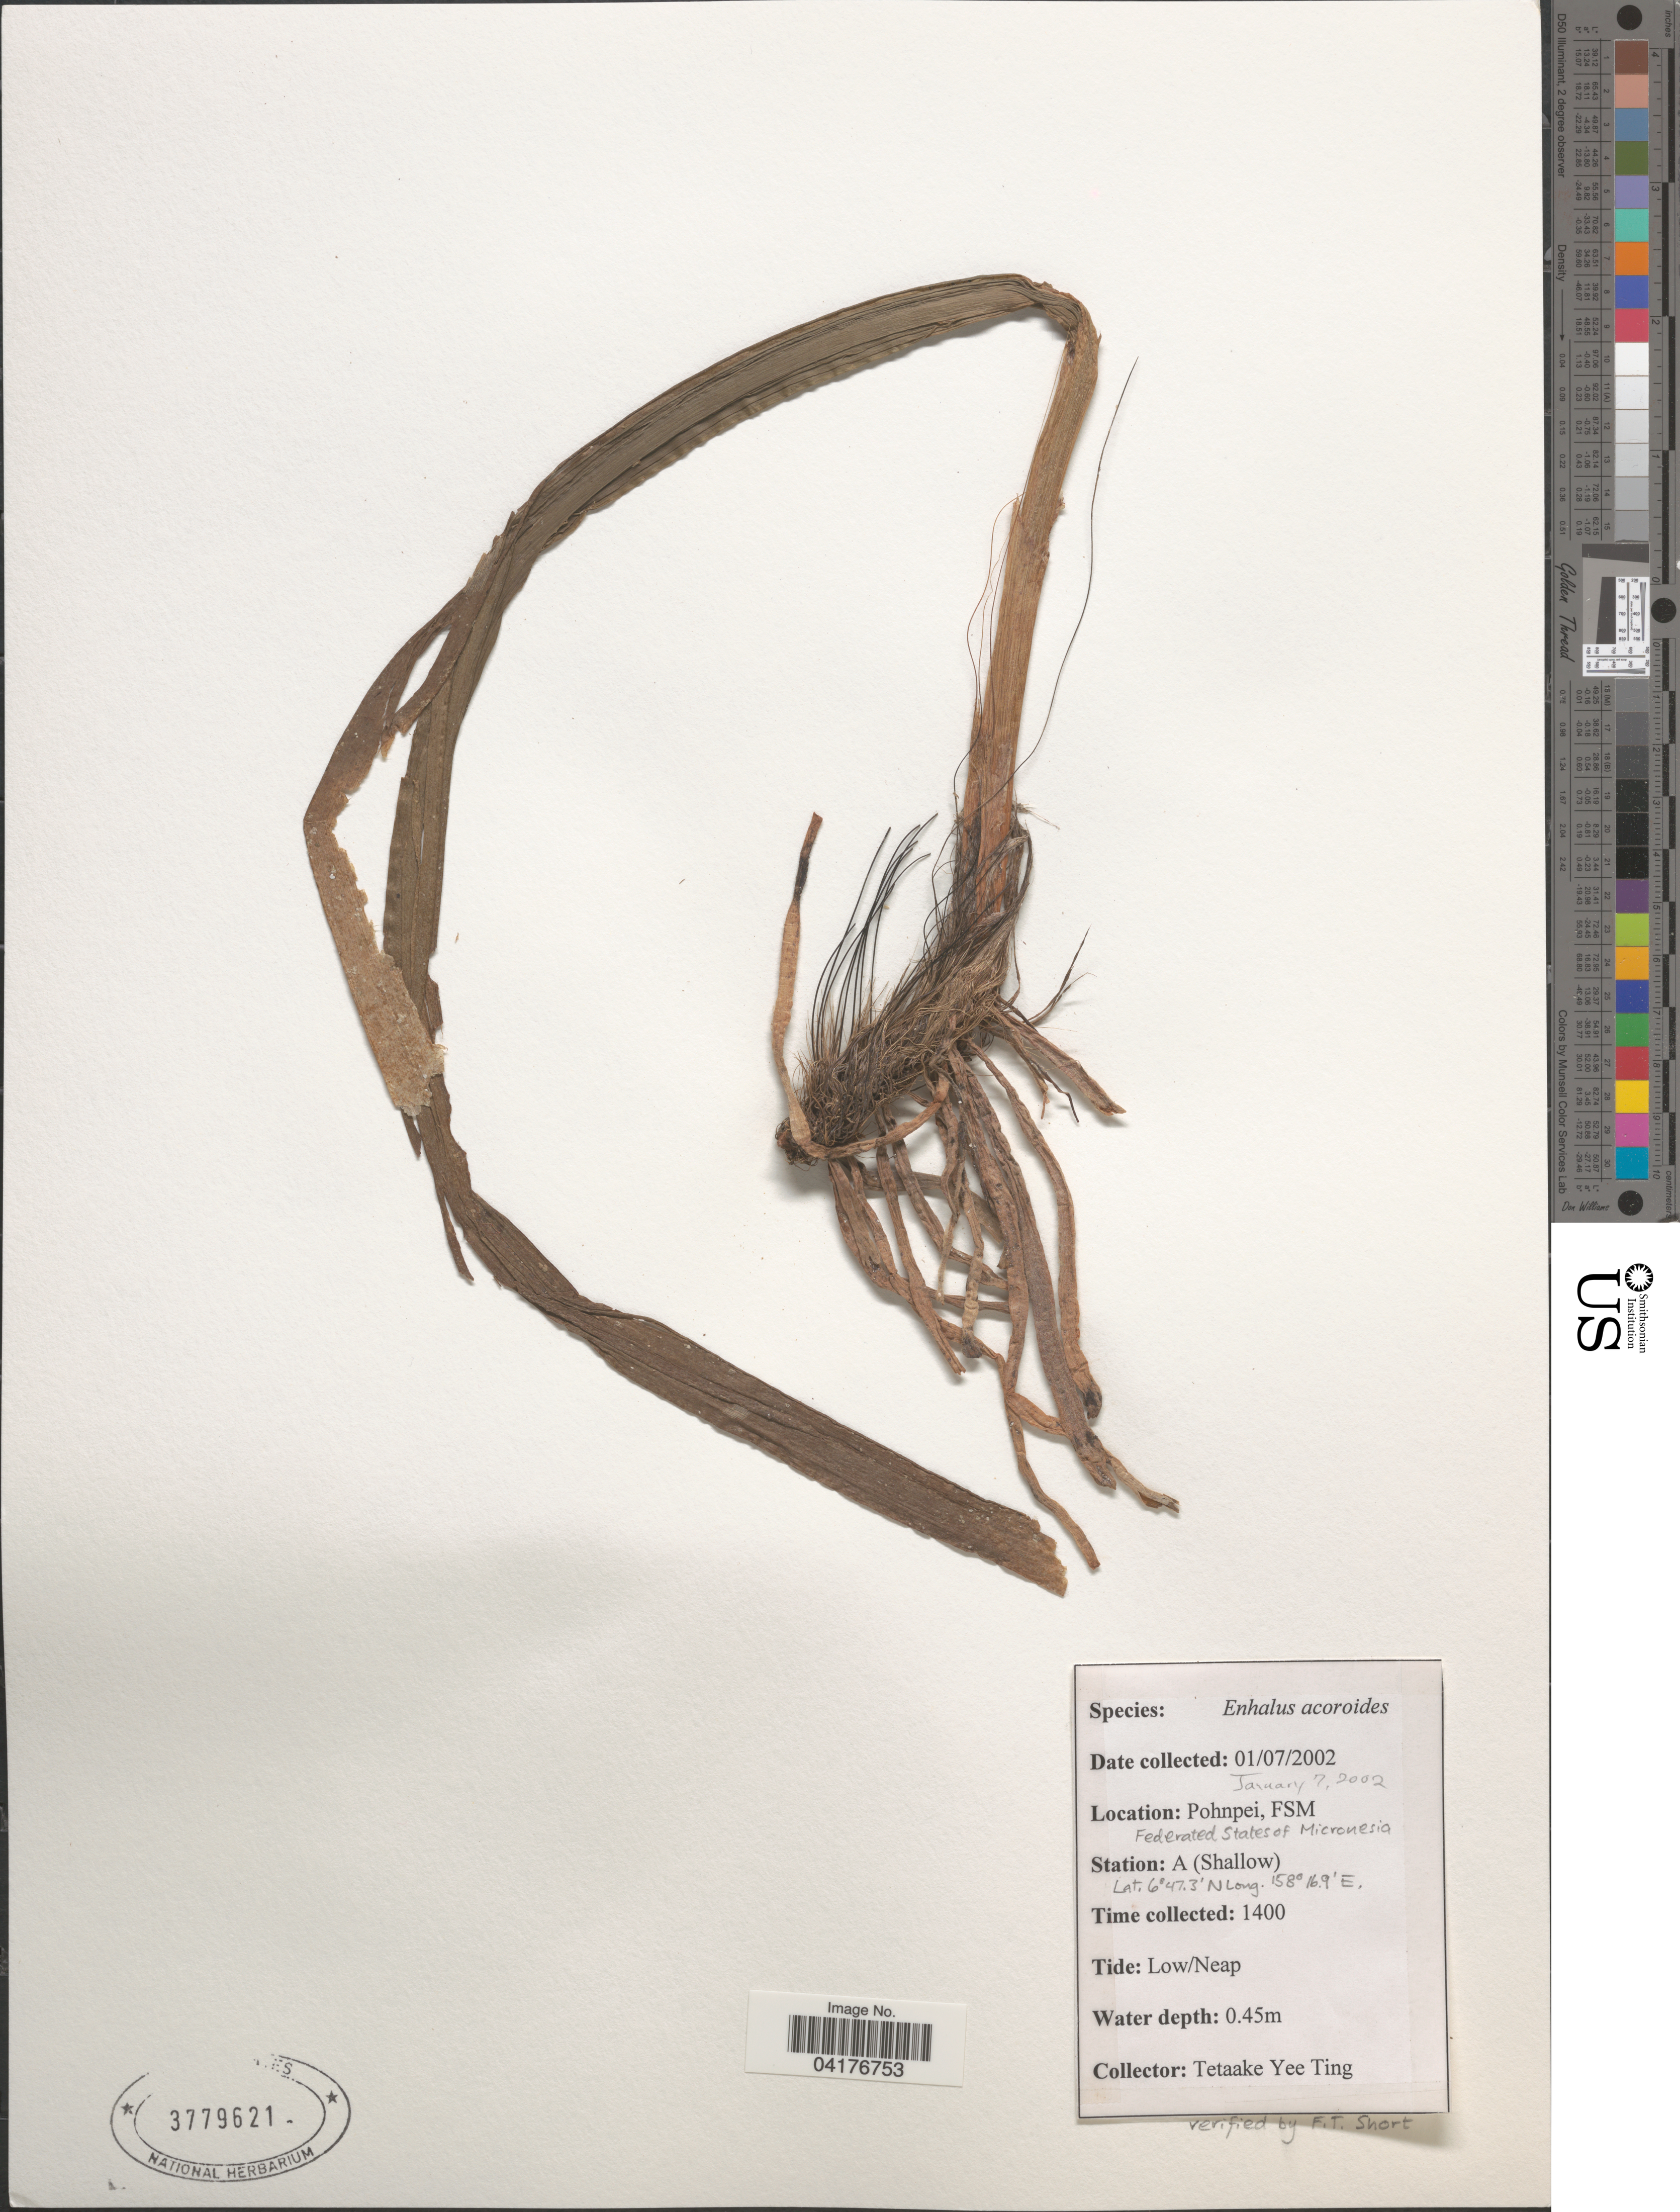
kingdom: Plantae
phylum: Tracheophyta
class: Liliopsida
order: Alismatales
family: Hydrocharitaceae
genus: Enhalus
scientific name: Enhalus acoroides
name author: (L. f.) Royle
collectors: T. Ting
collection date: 2002-01-07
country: Micronesia, Federated States of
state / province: Pohnpei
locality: Station: A (Shallow).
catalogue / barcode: US 3779621